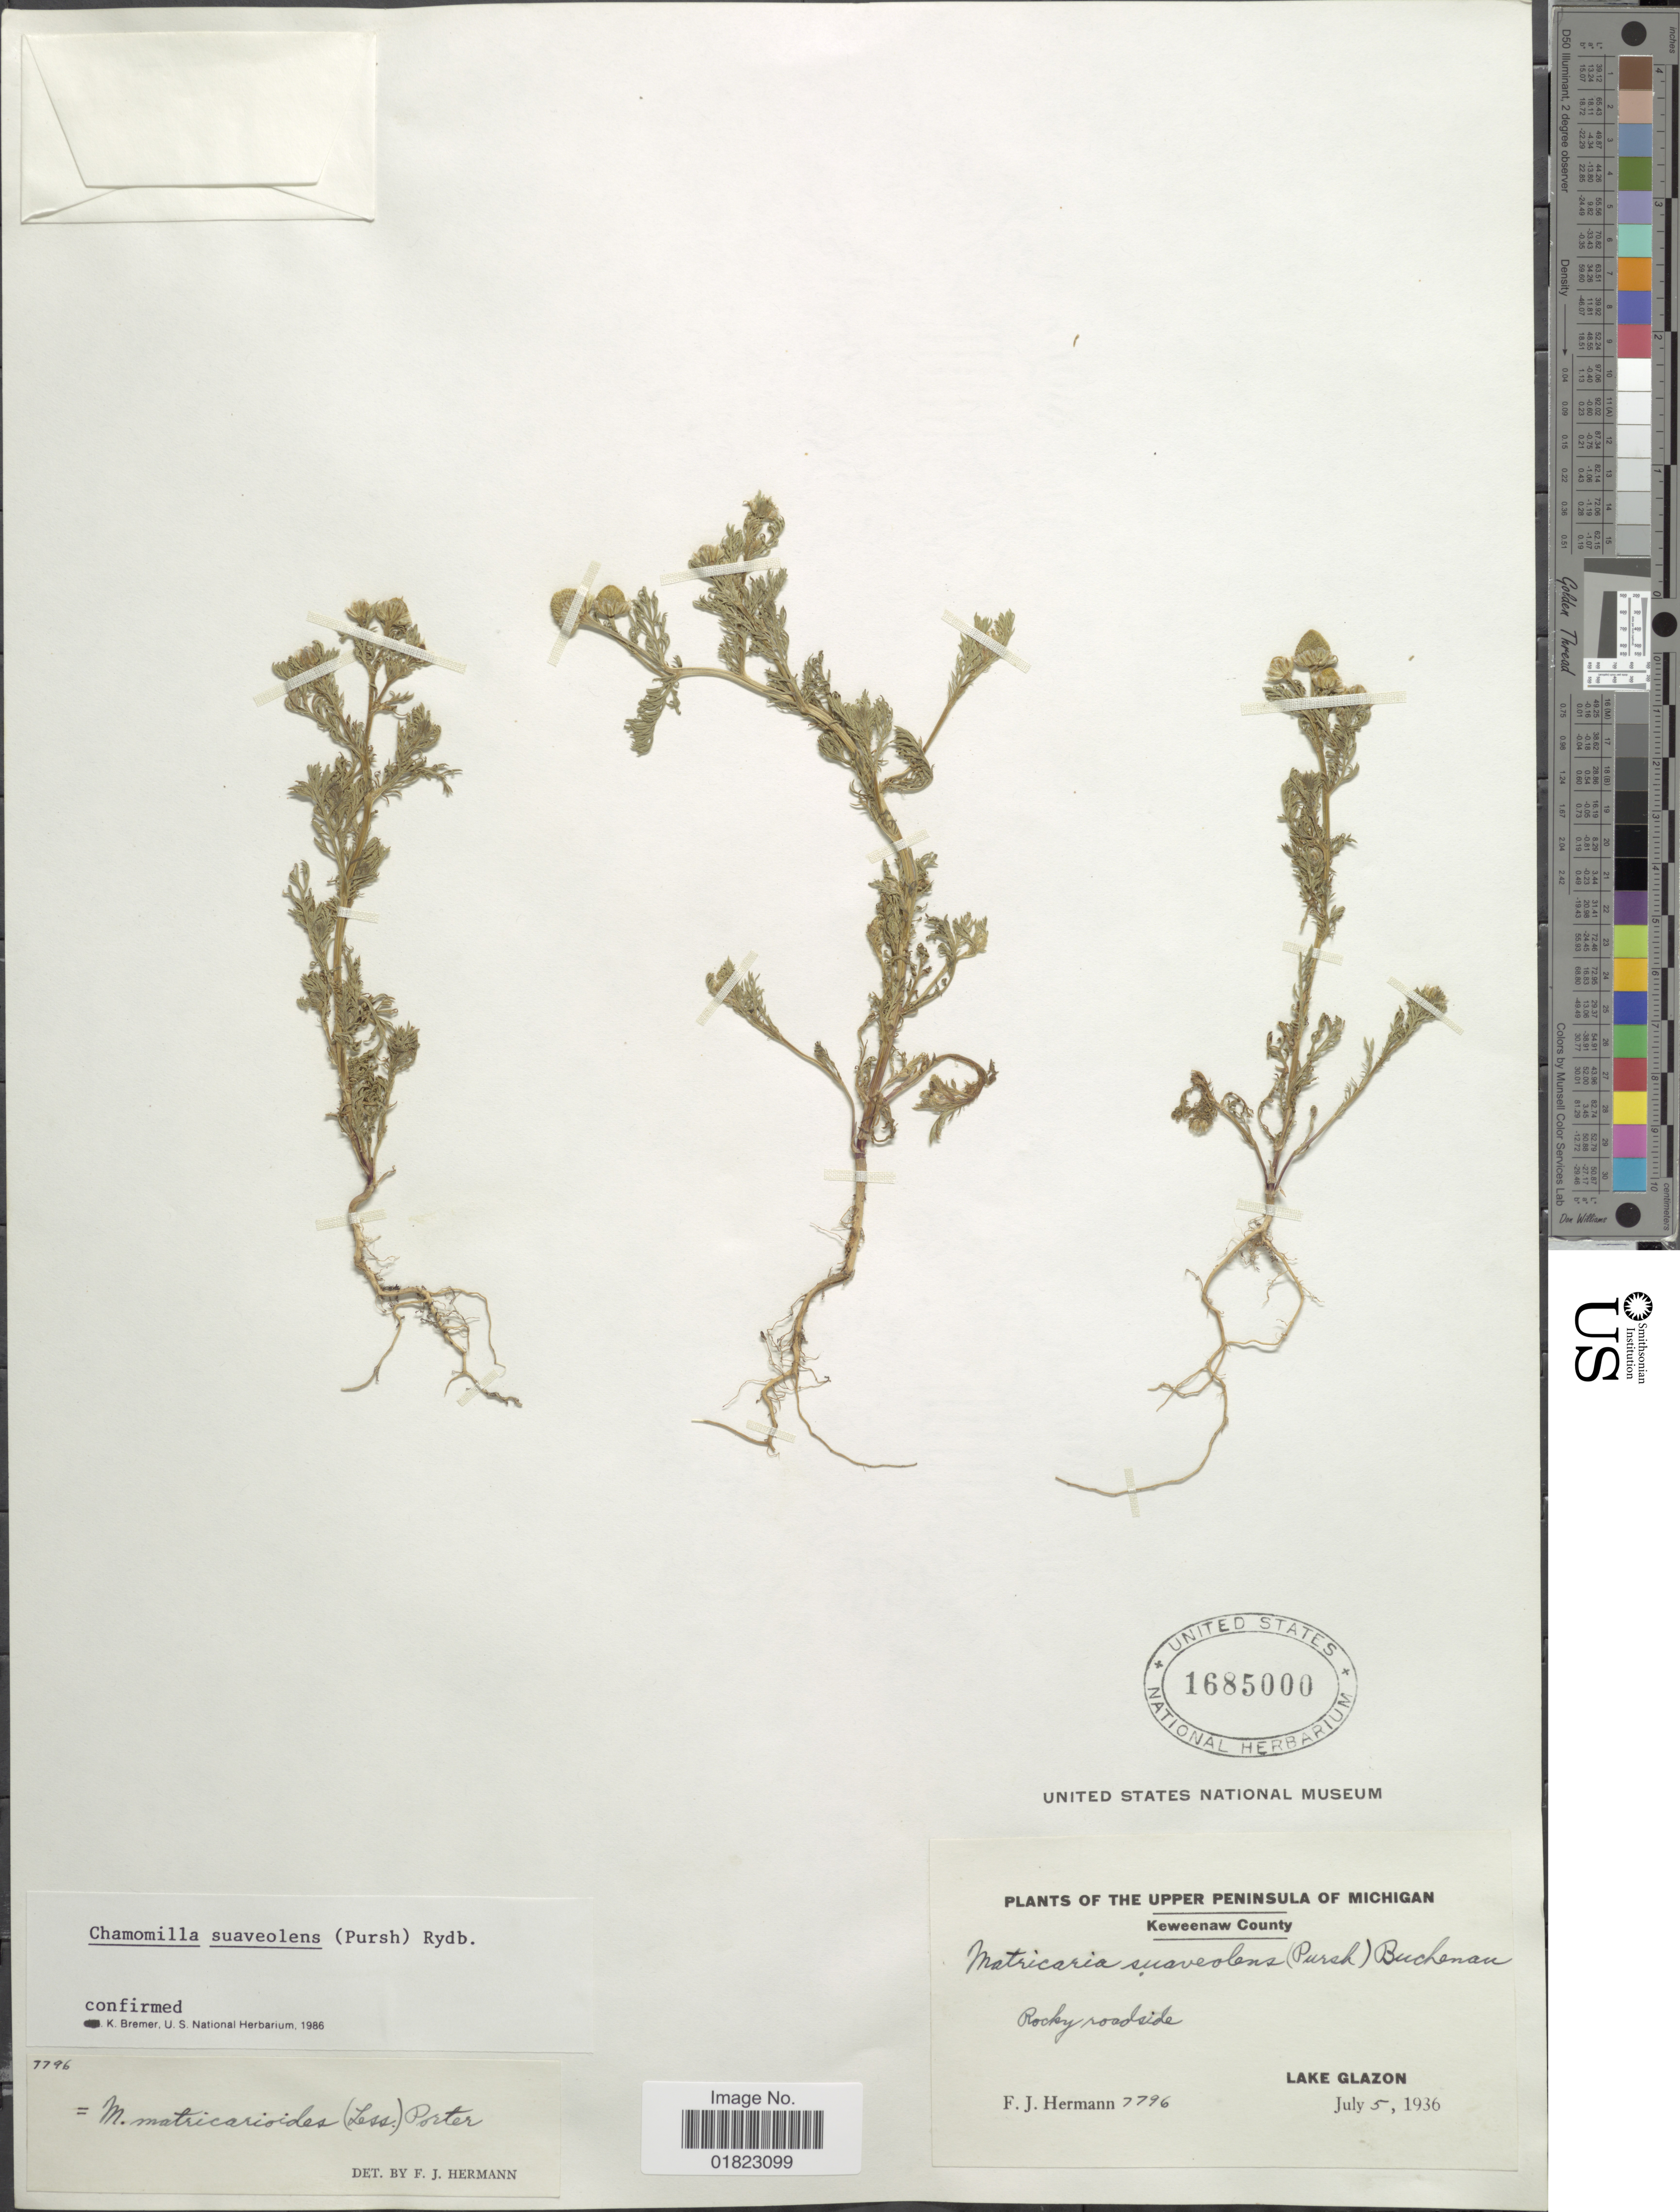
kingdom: Plantae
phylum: Tracheophyta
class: Magnoliopsida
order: Asterales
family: Asteraceae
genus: Matricaria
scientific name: Matricaria matricarioides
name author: (Less.) Porter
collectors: F. J. Hermann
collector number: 7796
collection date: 1936-07-05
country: United States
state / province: Michigan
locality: Upper Peninsula of Michigan, Keweenaw County. Lake Glazon. Rocky roadside.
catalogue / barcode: US 1685000